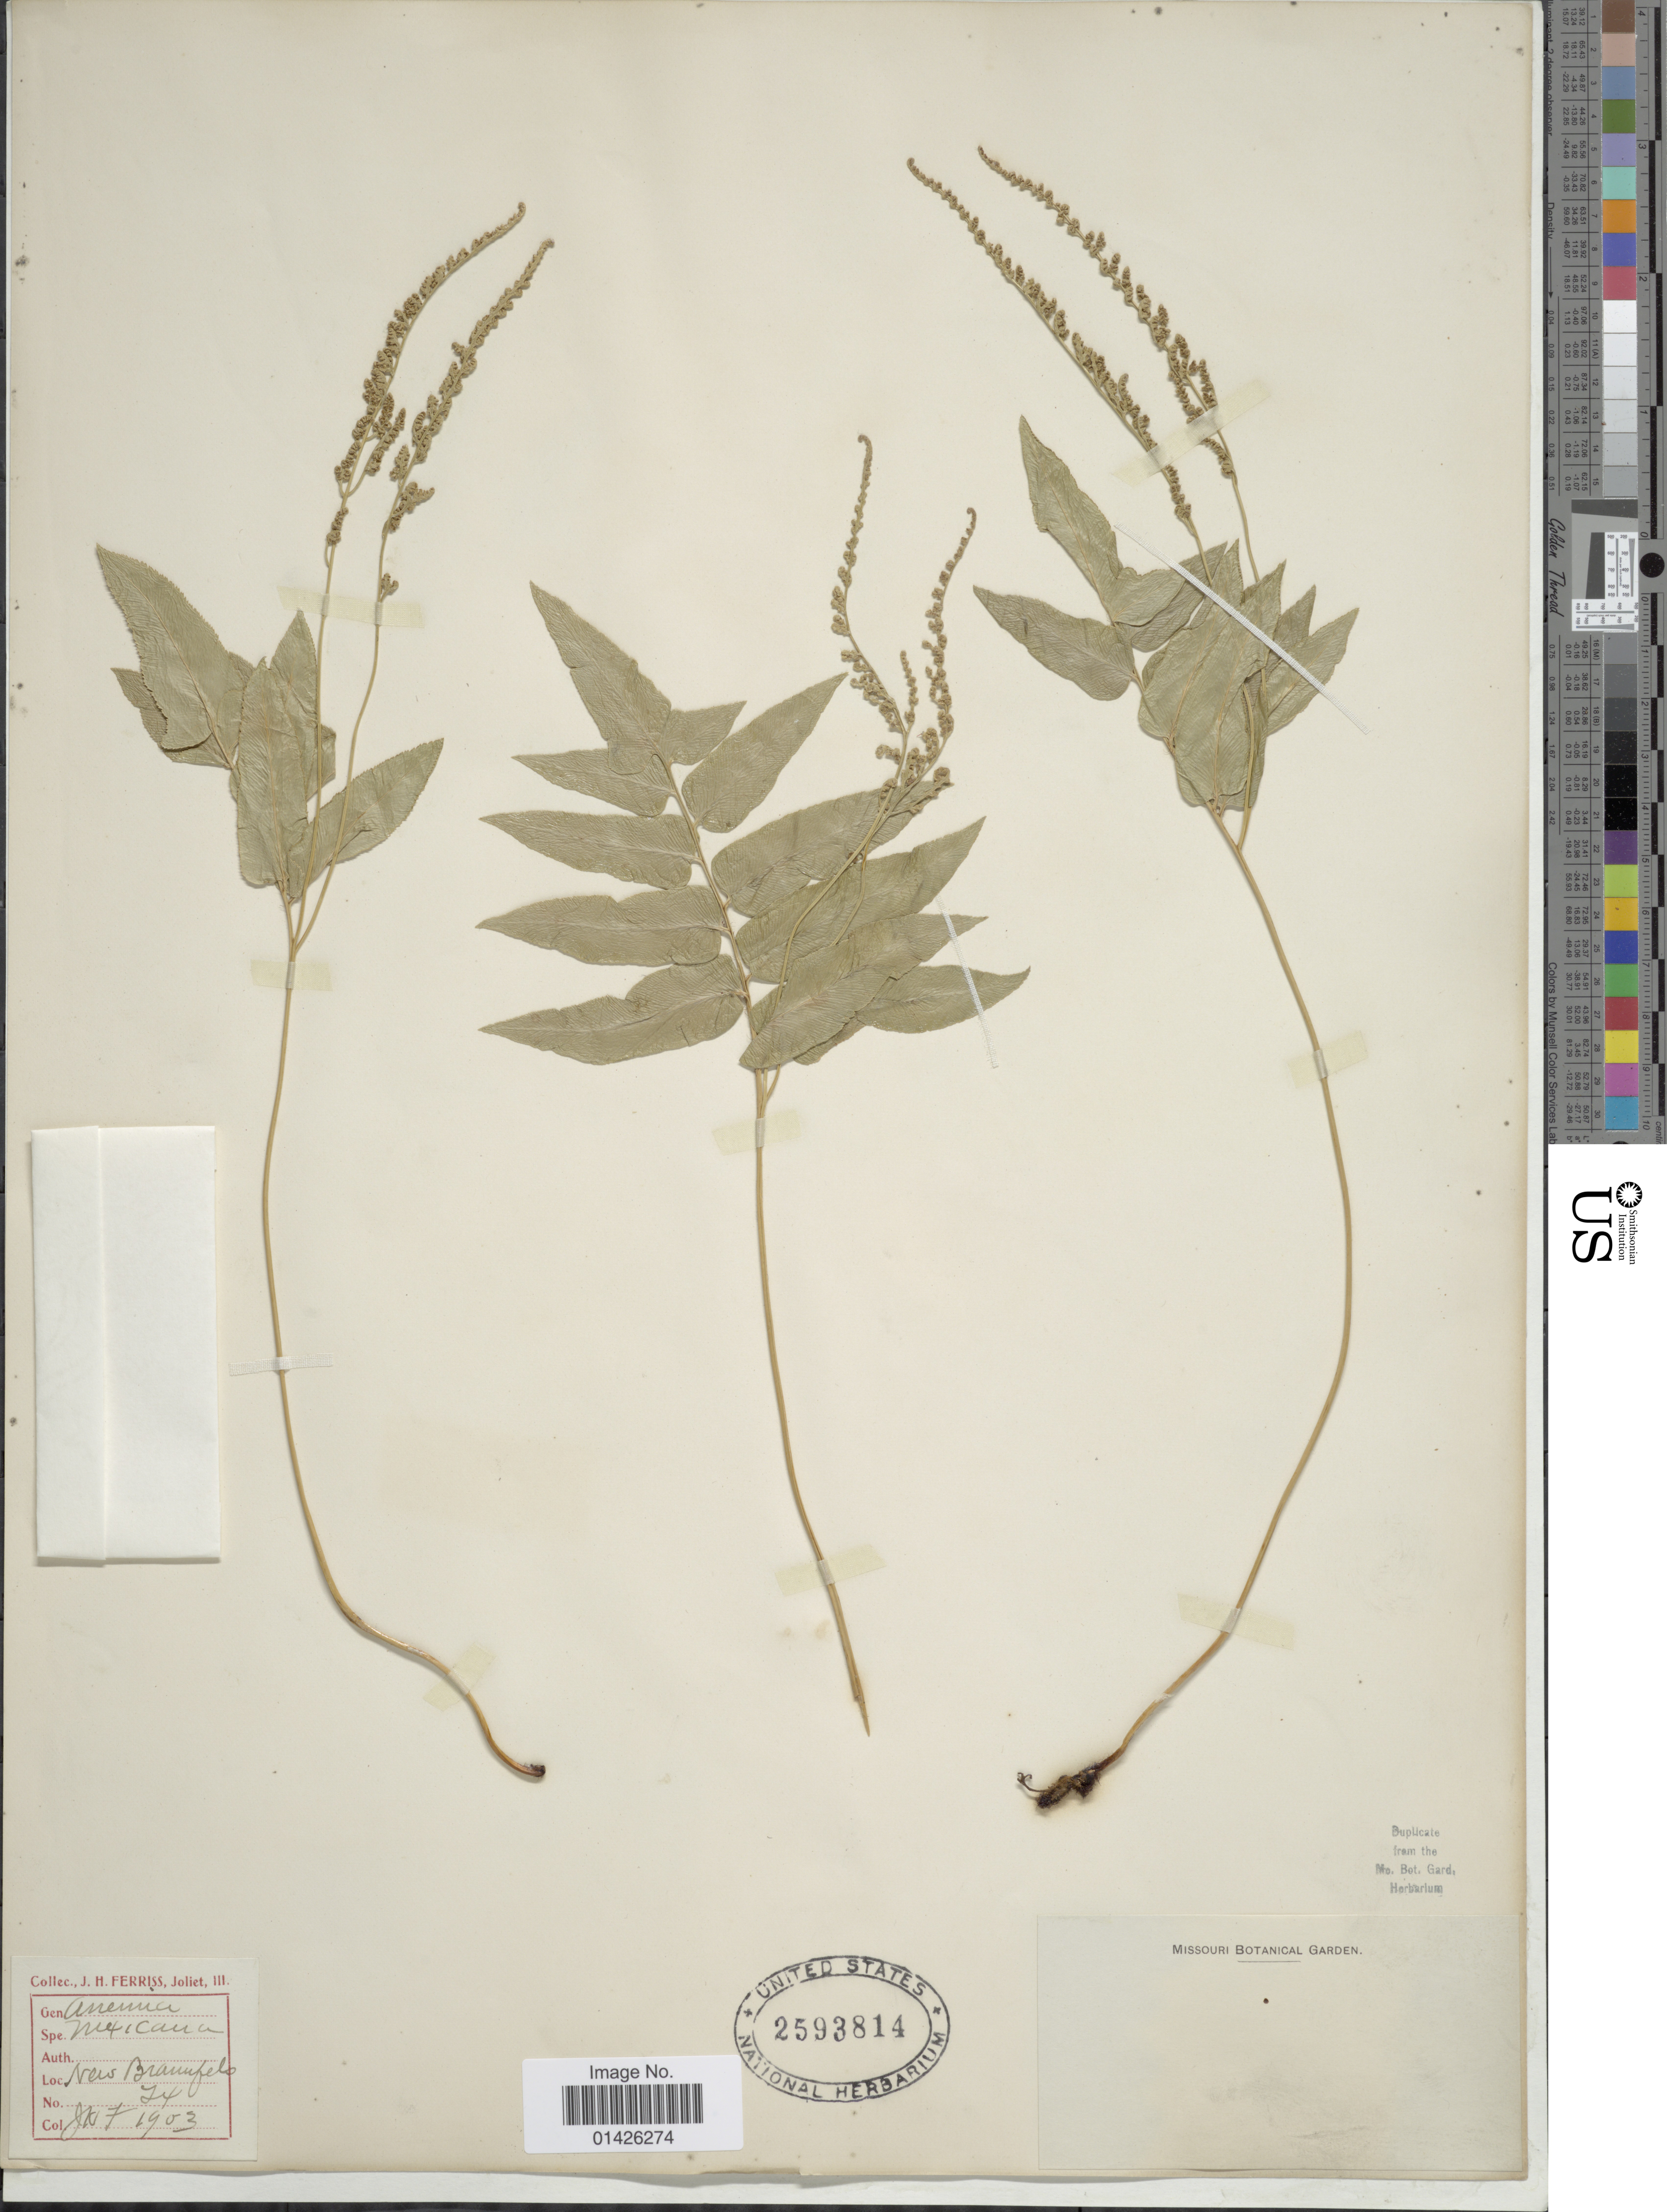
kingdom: Plantae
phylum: Tracheophyta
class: Polypodiopsida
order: Schizaeales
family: Anemiaceae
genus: Anemia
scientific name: Anemia mexicana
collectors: J. Ferriss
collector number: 24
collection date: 1903-07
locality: New Brannfels [interpreted]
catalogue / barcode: US 2593814